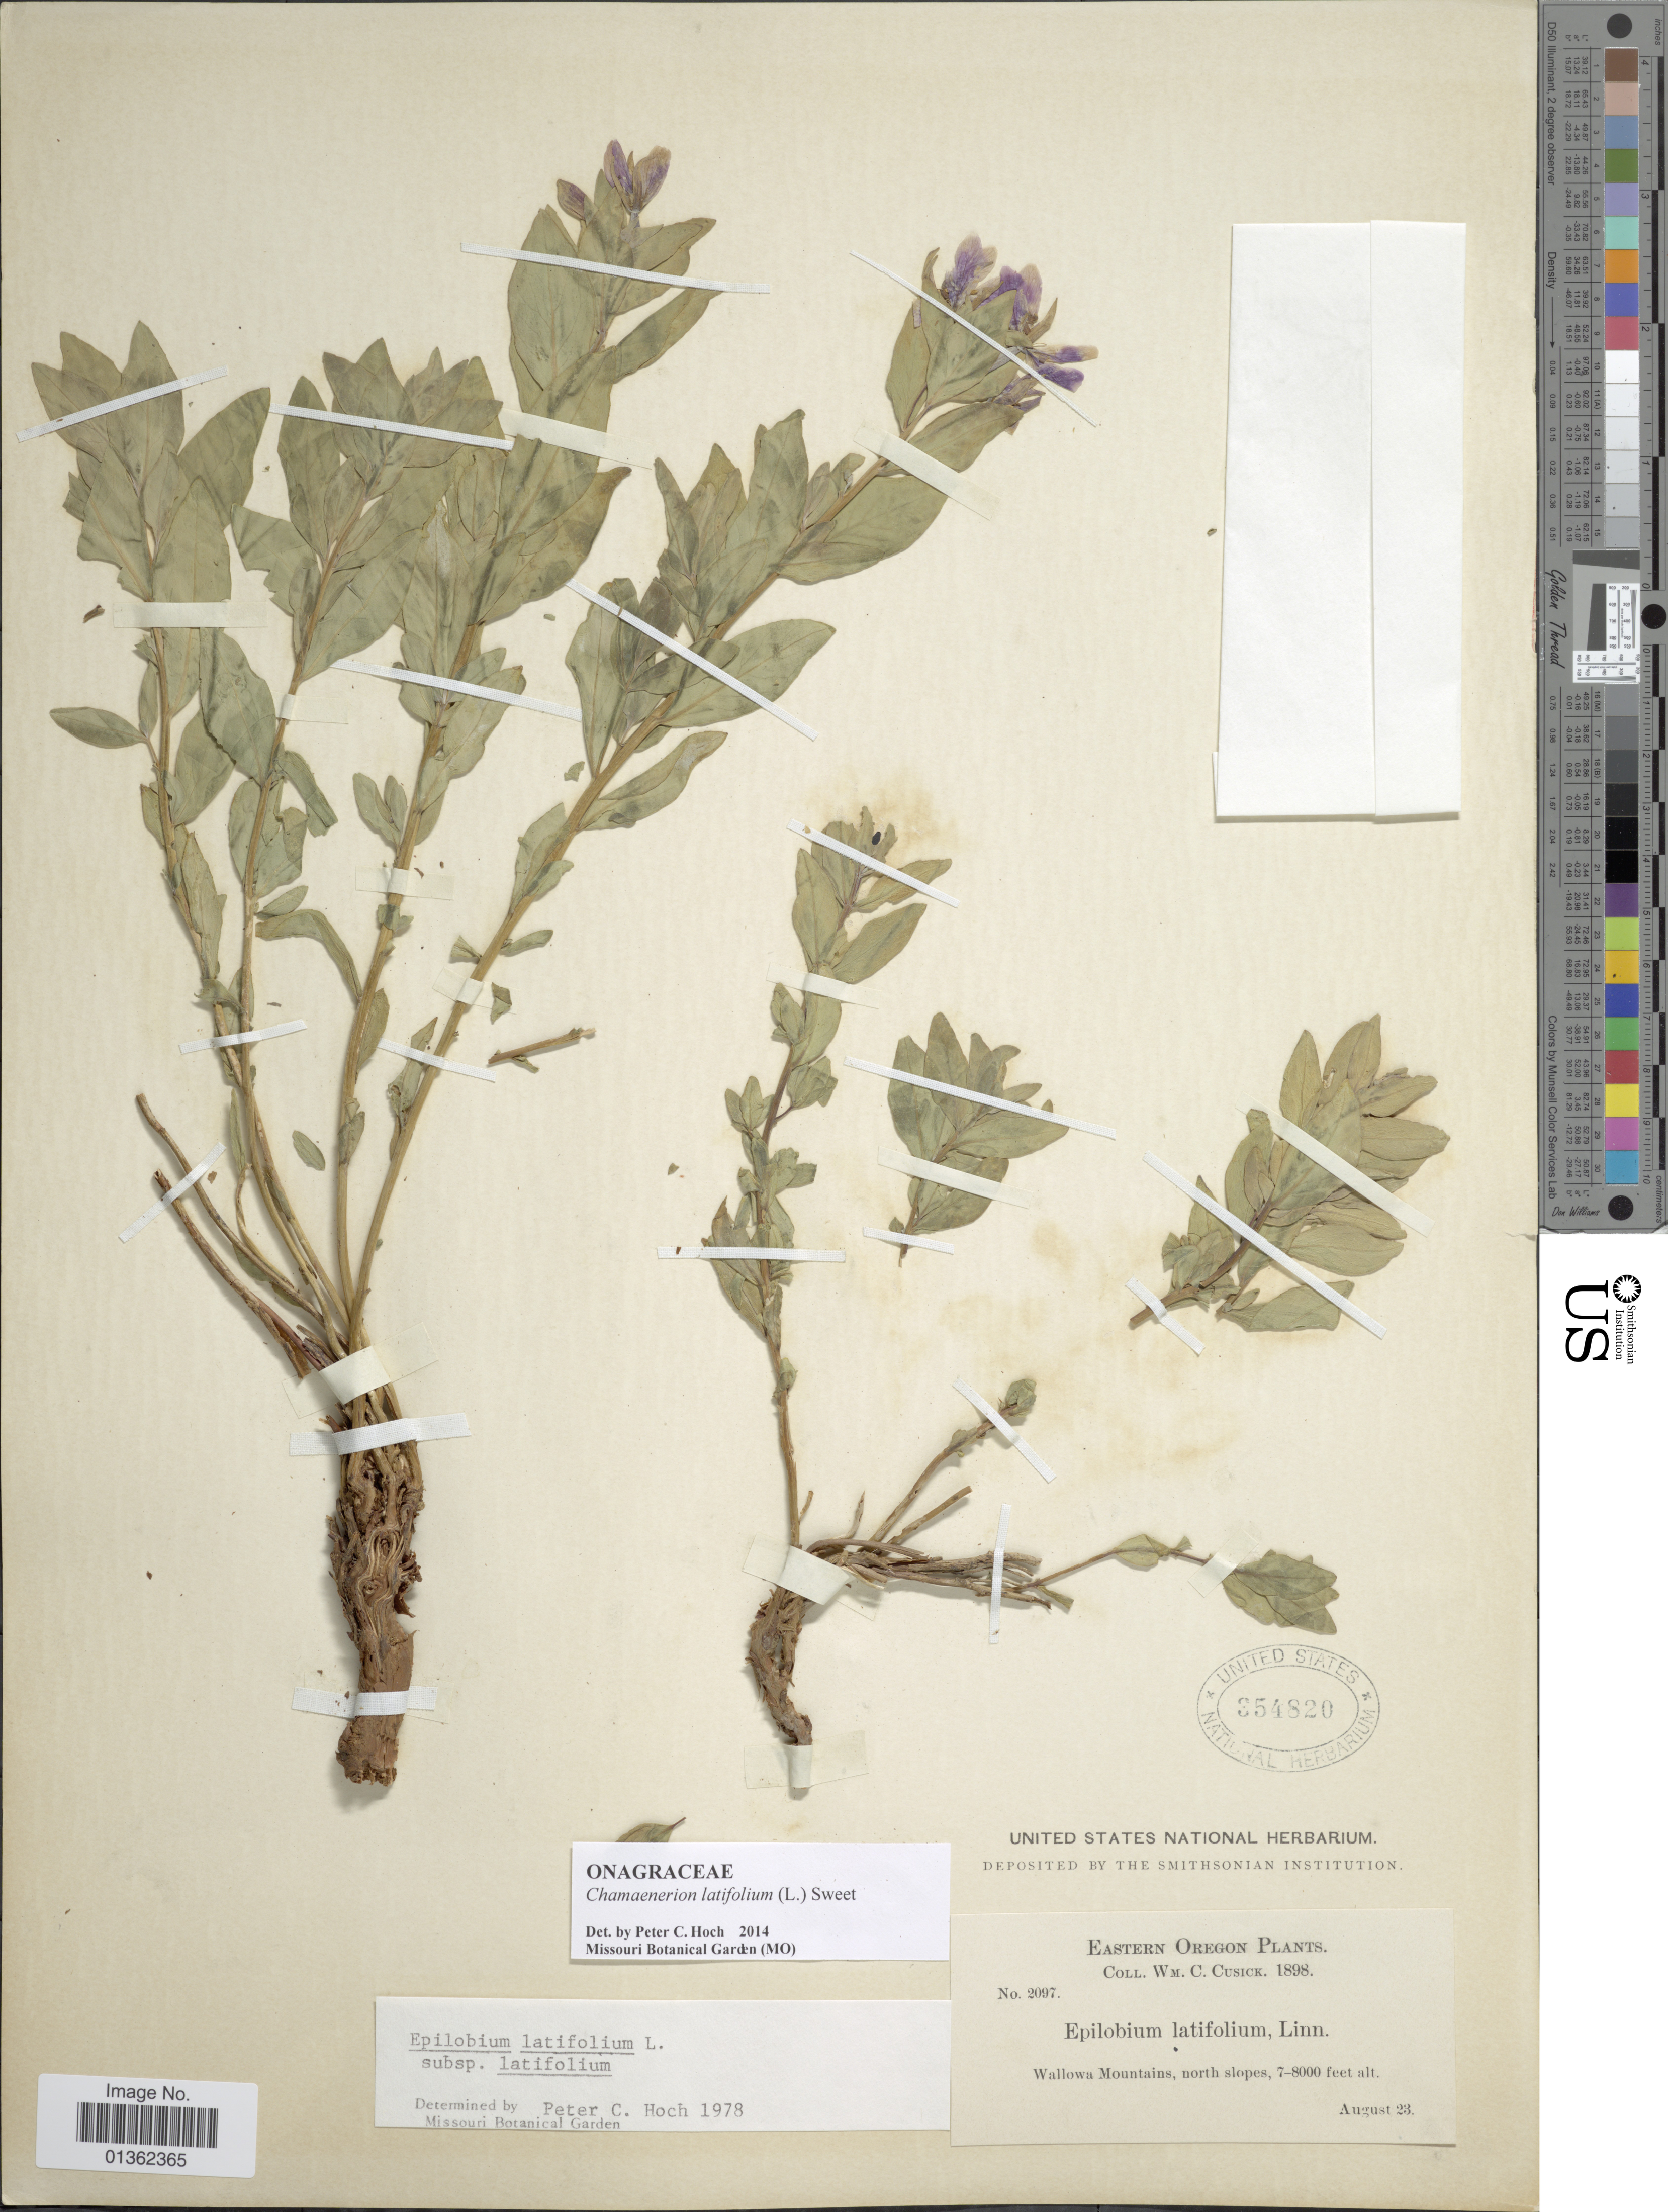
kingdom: Plantae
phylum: Tracheophyta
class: Magnoliopsida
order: Myrtales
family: Onagraceae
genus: Chamaenerion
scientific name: Chamaenerion latifolium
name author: (L.) Th. Fr. & Lange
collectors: W. C. Cusick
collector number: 2097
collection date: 1898-08-23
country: United States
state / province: Oregon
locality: Eastern Oregon. Wallowa Mountains, north slope.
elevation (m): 2134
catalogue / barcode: US 354820